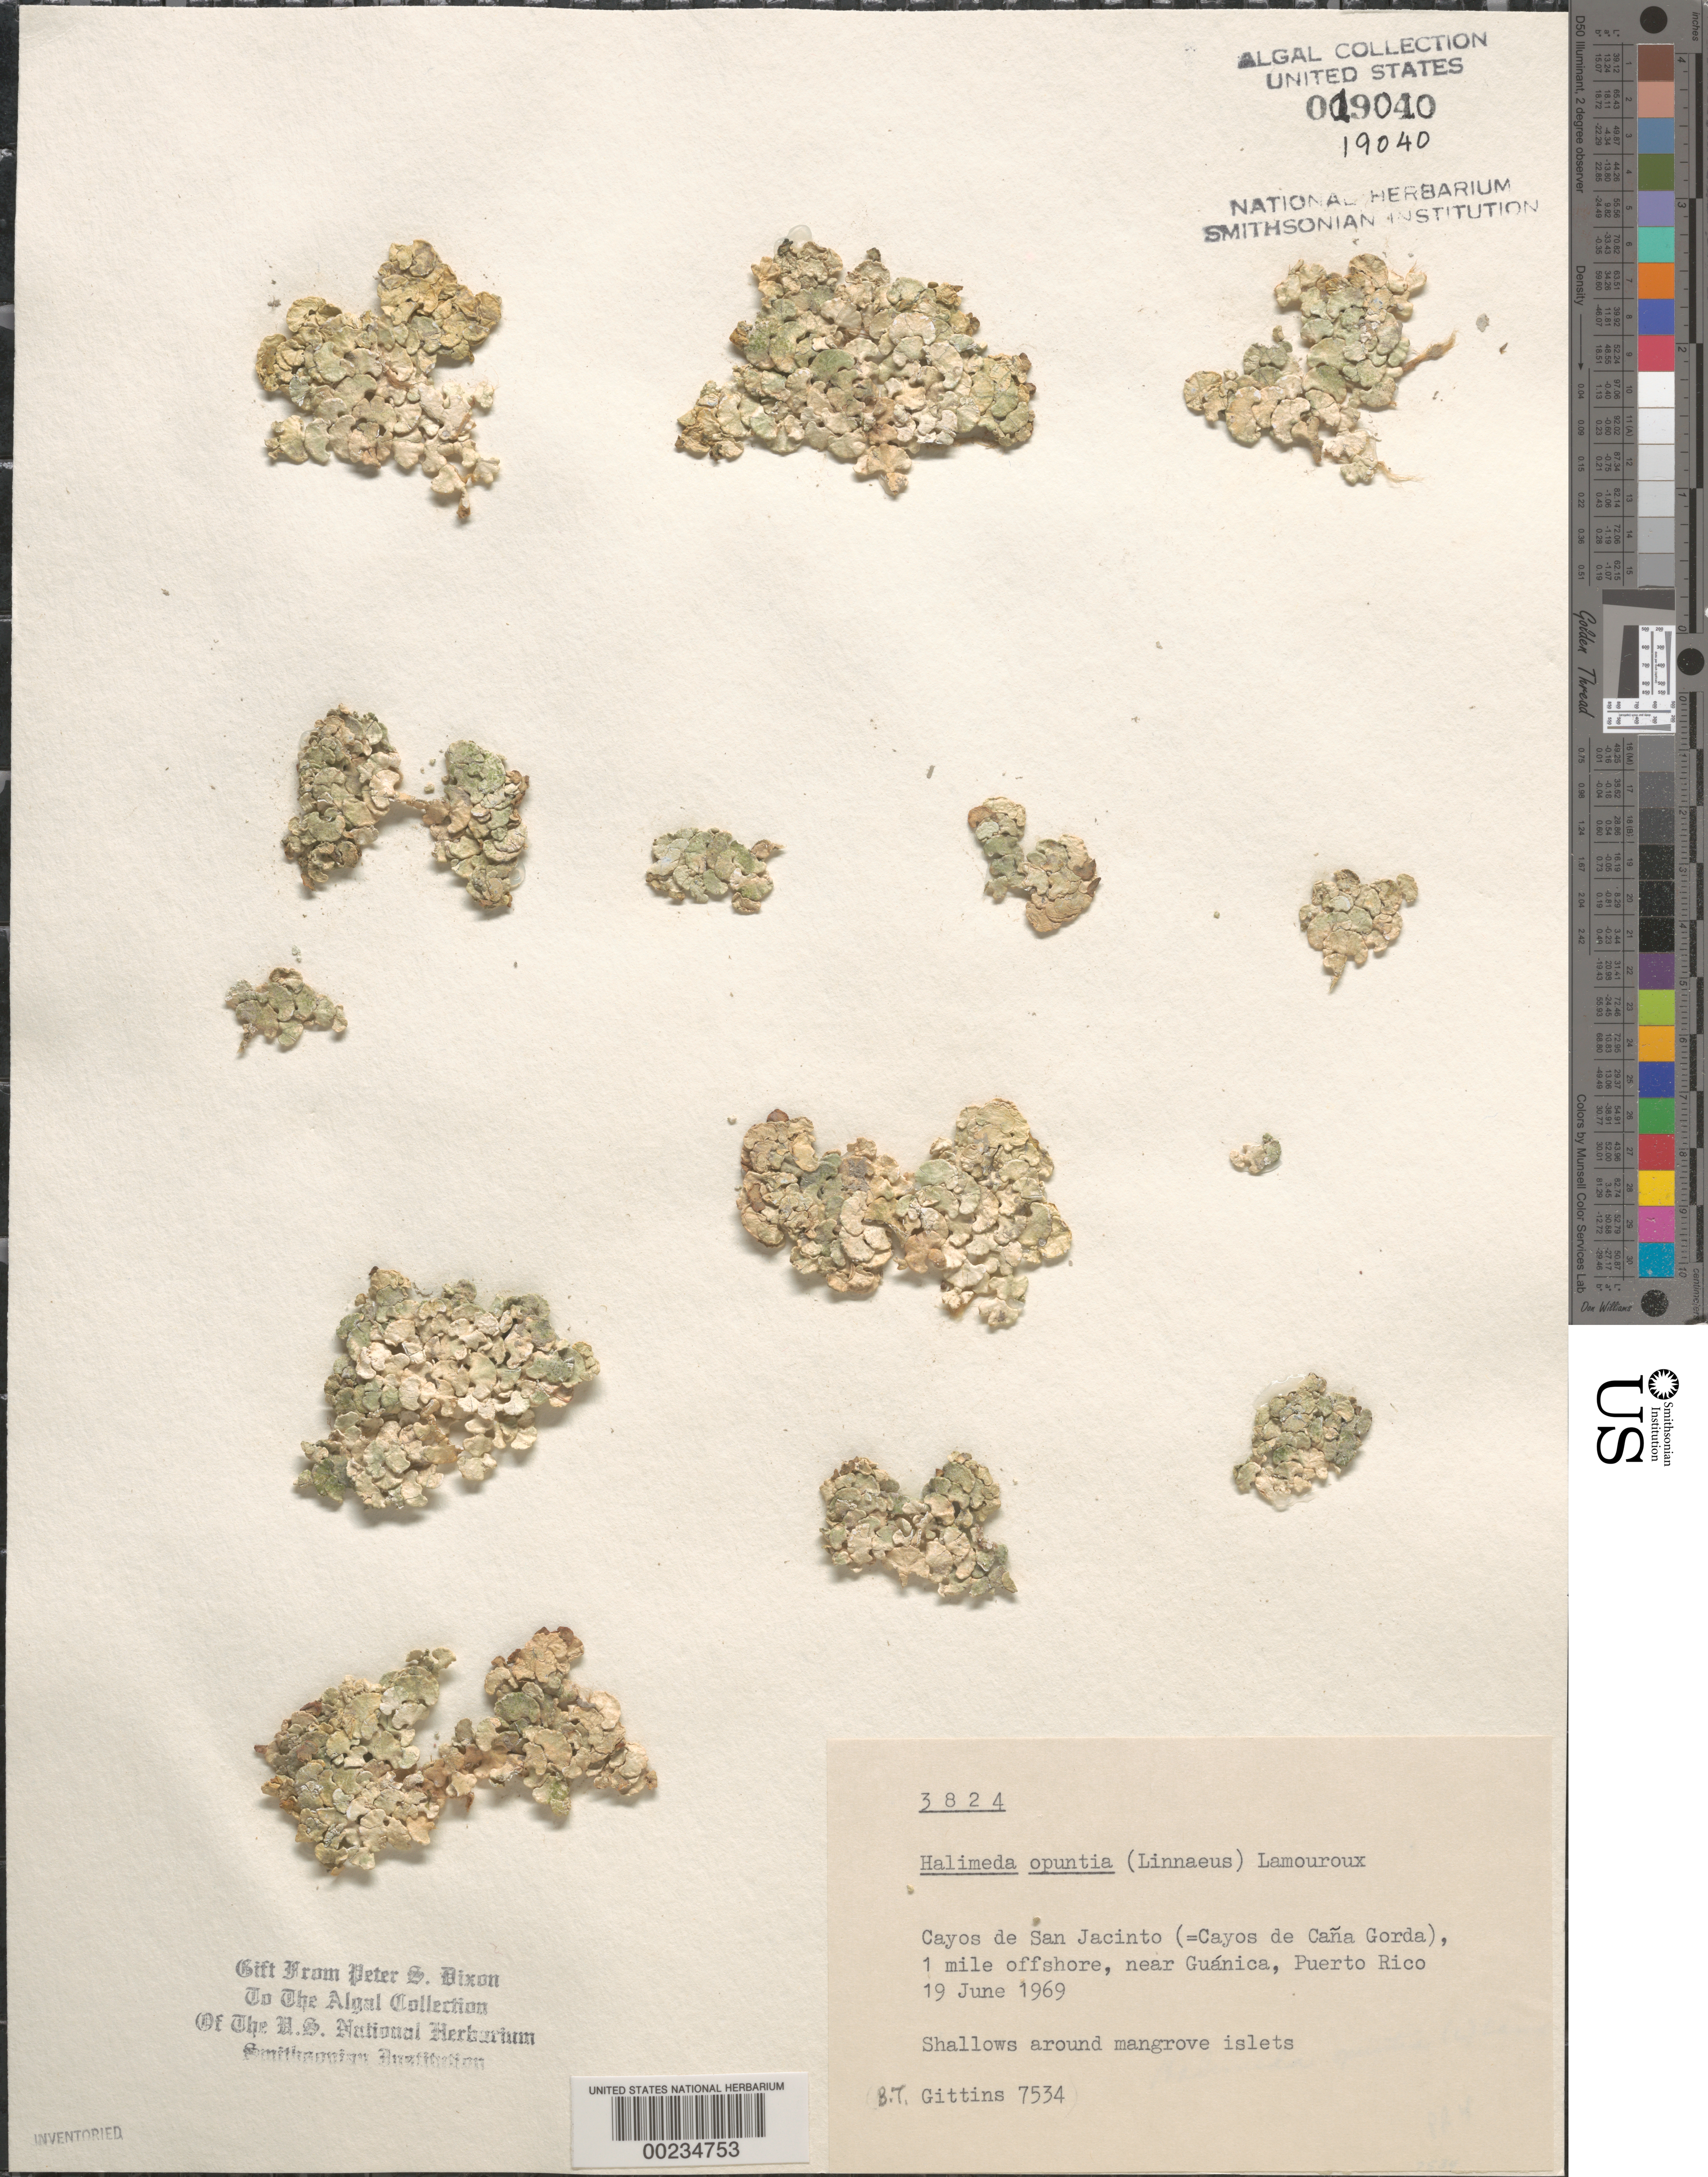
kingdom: Plantae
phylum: Chlorophyta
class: Ulvophyceae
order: Bryopsidales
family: Halimedaceae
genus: Halimeda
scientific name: Halimeda opuntia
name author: (L.) J.V.Lamouroux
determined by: Dixon, P. S.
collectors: B. Gittins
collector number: BTG 7534 & PSD 3824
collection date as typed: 19 Jun 1969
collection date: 1969-06-19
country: Puerto Rico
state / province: Guanica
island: Cayos de San Jacinto (Cayos de Cana Gorda)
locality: Near Guanica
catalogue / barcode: US 19040